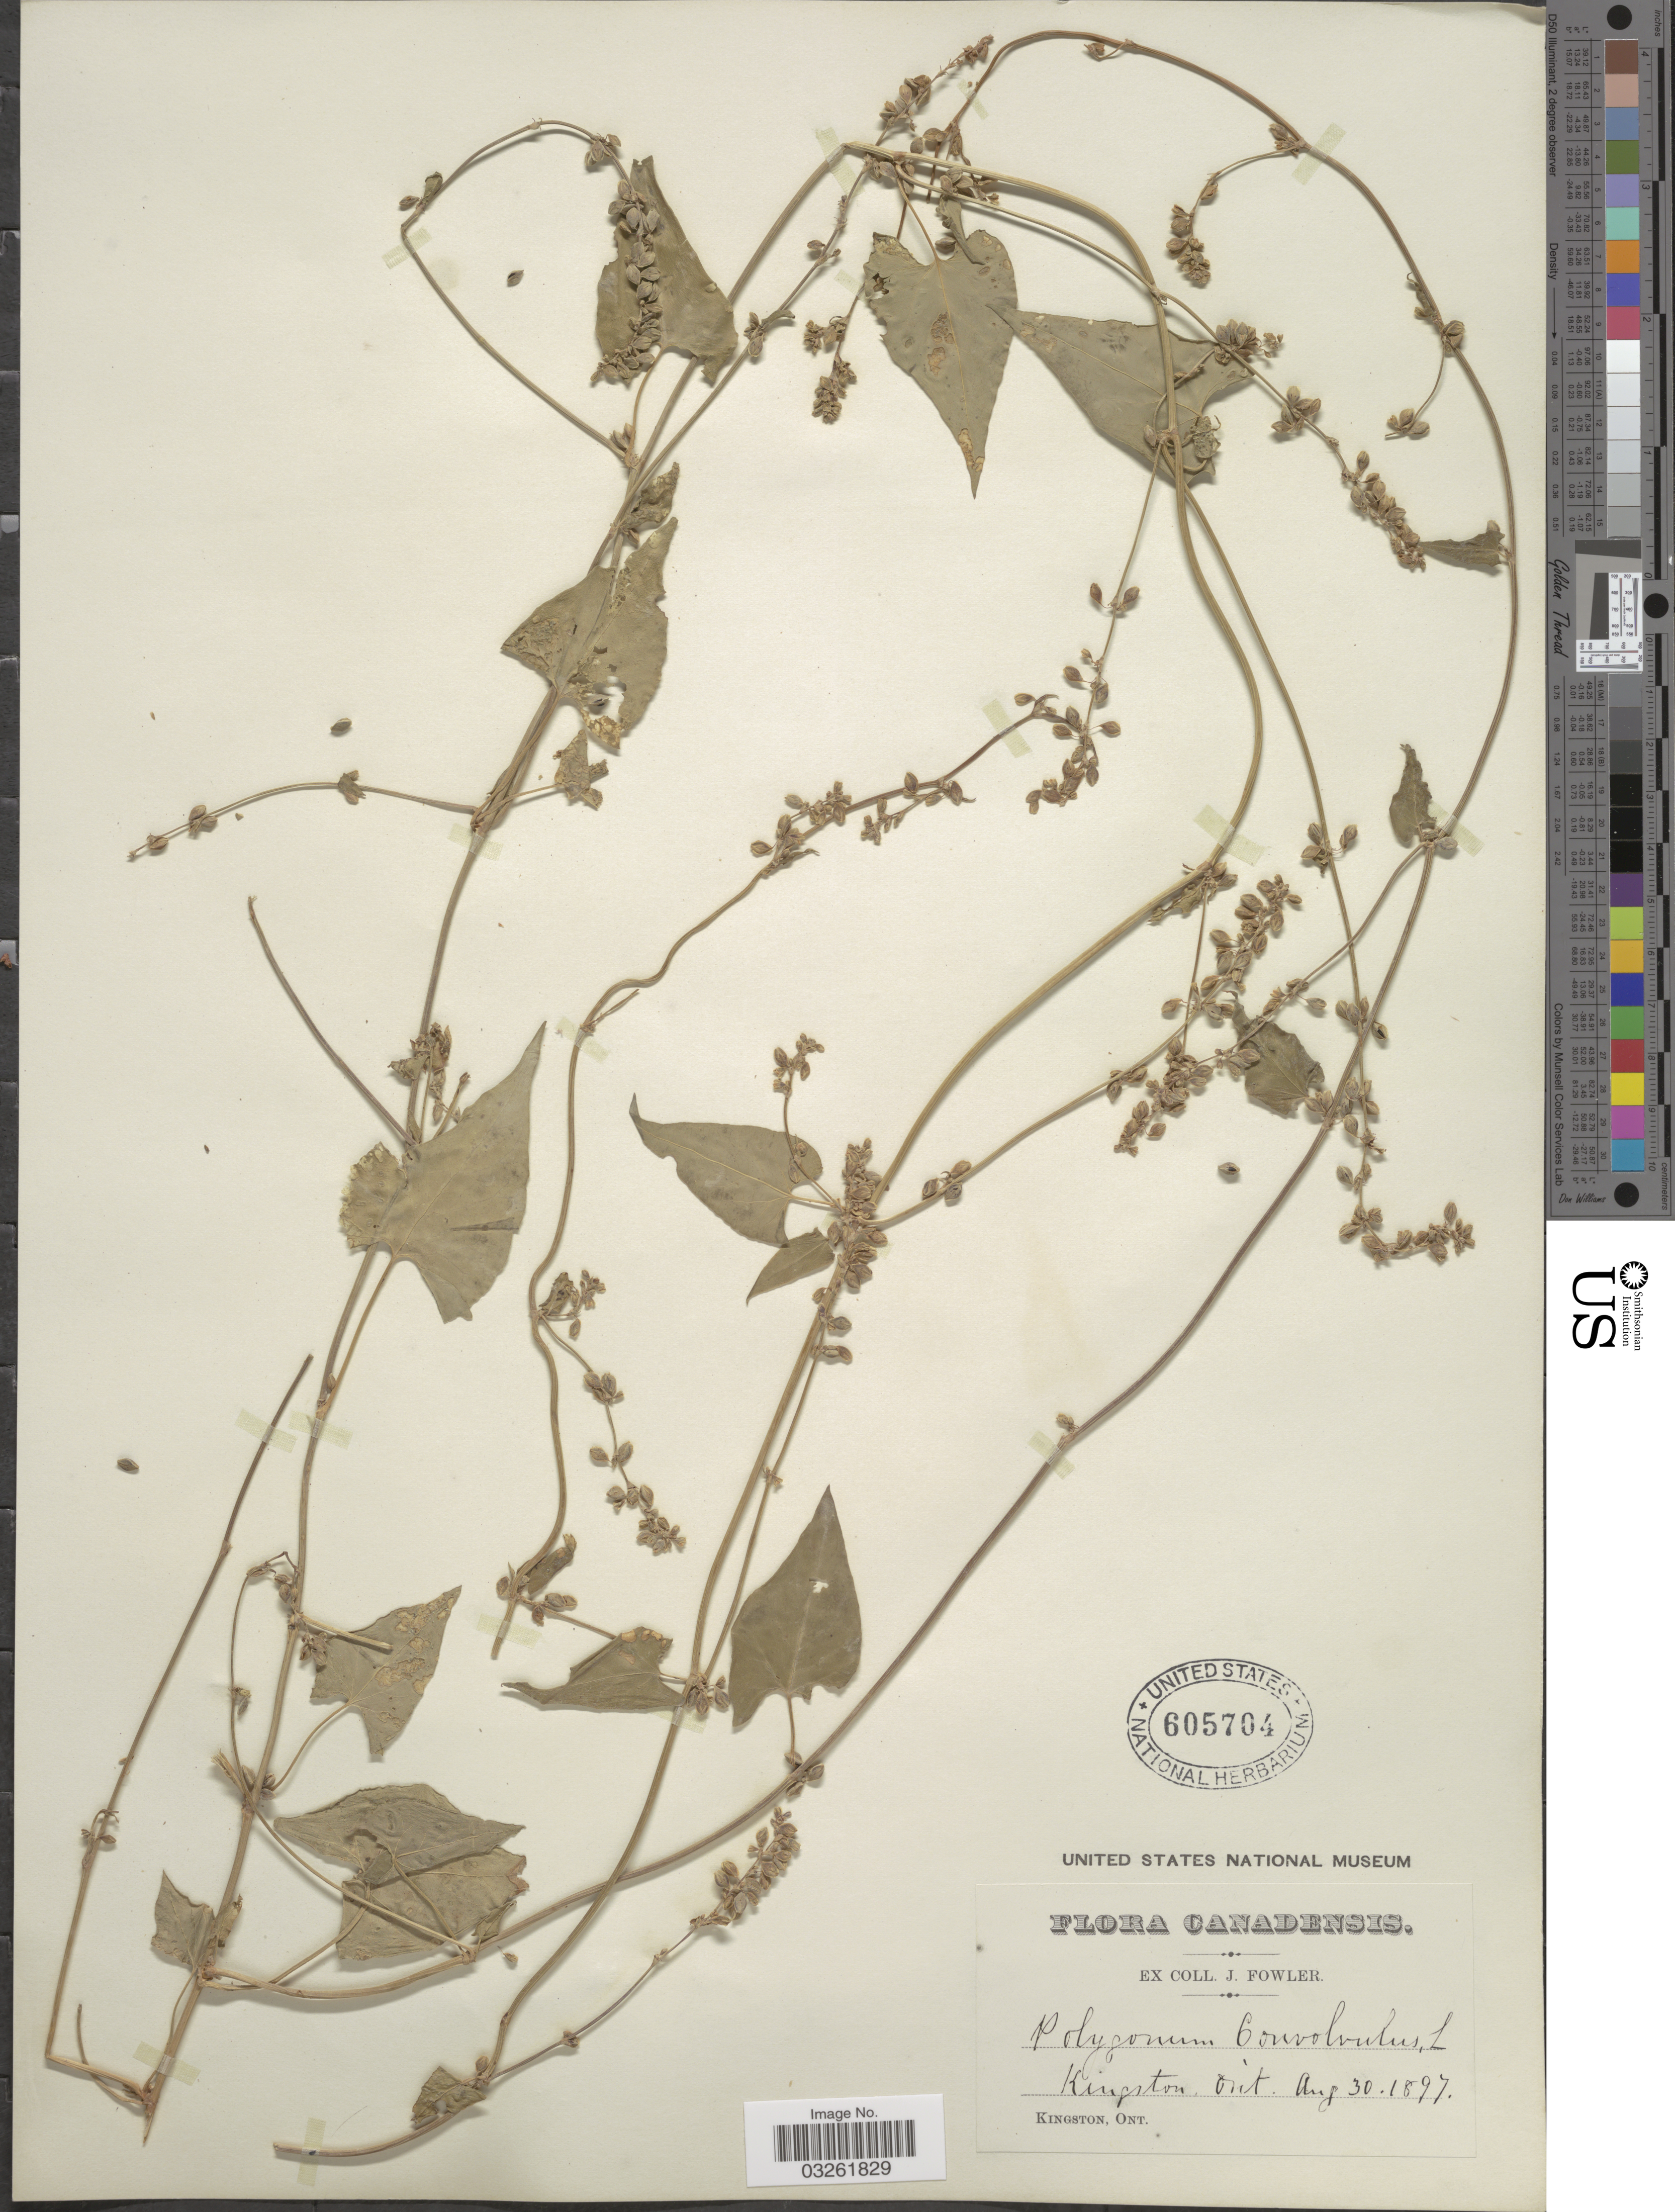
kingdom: Plantae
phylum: Tracheophyta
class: Magnoliopsida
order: Caryophyllales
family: Polygonaceae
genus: Fallopia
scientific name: Fallopia convolvulus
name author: (L.) Á. Löve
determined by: Strong, M. T., (US), Smithsonian Institution - National Museum of Natural History (UNITED STATES)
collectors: J. Fowler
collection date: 1897-08-30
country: Canada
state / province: Ontario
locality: Kingston.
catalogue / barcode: US 605704